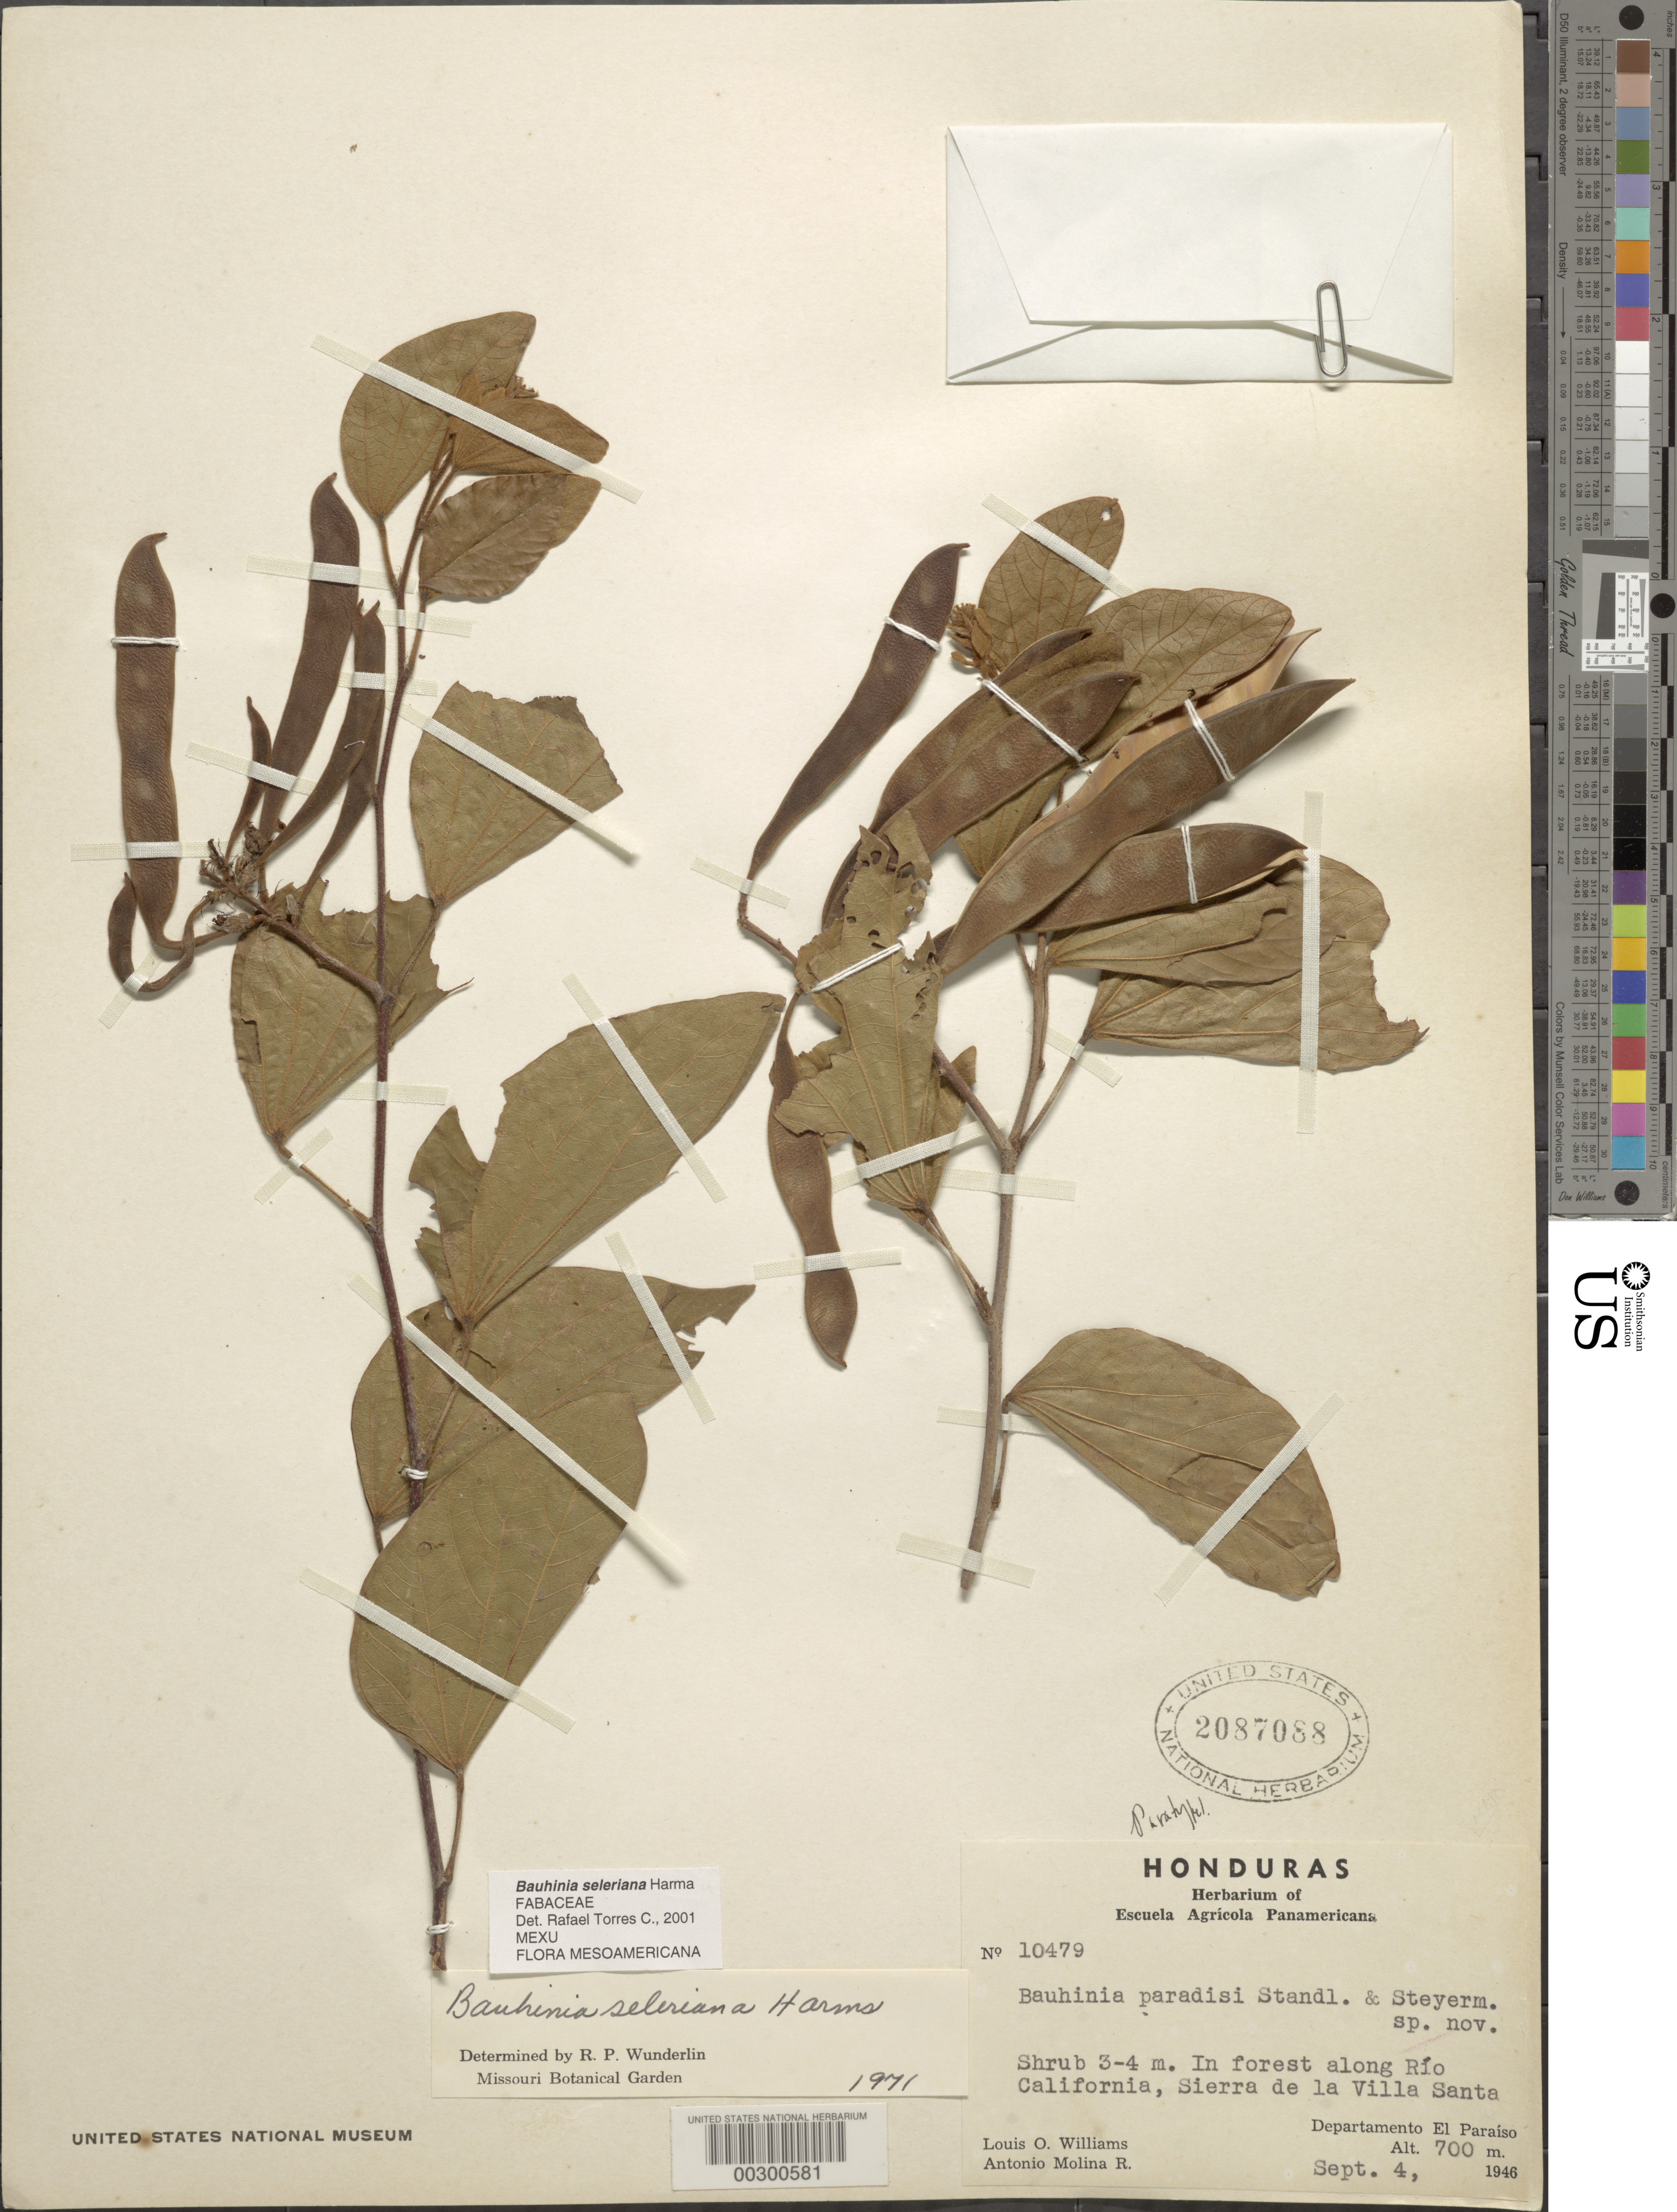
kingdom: Plantae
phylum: Tracheophyta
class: Magnoliopsida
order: Fabales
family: Fabaceae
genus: Bauhinia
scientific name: Bauhinia seleriana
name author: Harms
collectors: L. O. Williams & A. Molina R.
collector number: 10479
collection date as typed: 04 Sep 1946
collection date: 1946-09-04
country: Honduras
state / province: El Paraíso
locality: Along río California, Sierra de la Villa Santa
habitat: In forest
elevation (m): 700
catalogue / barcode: US 2087088